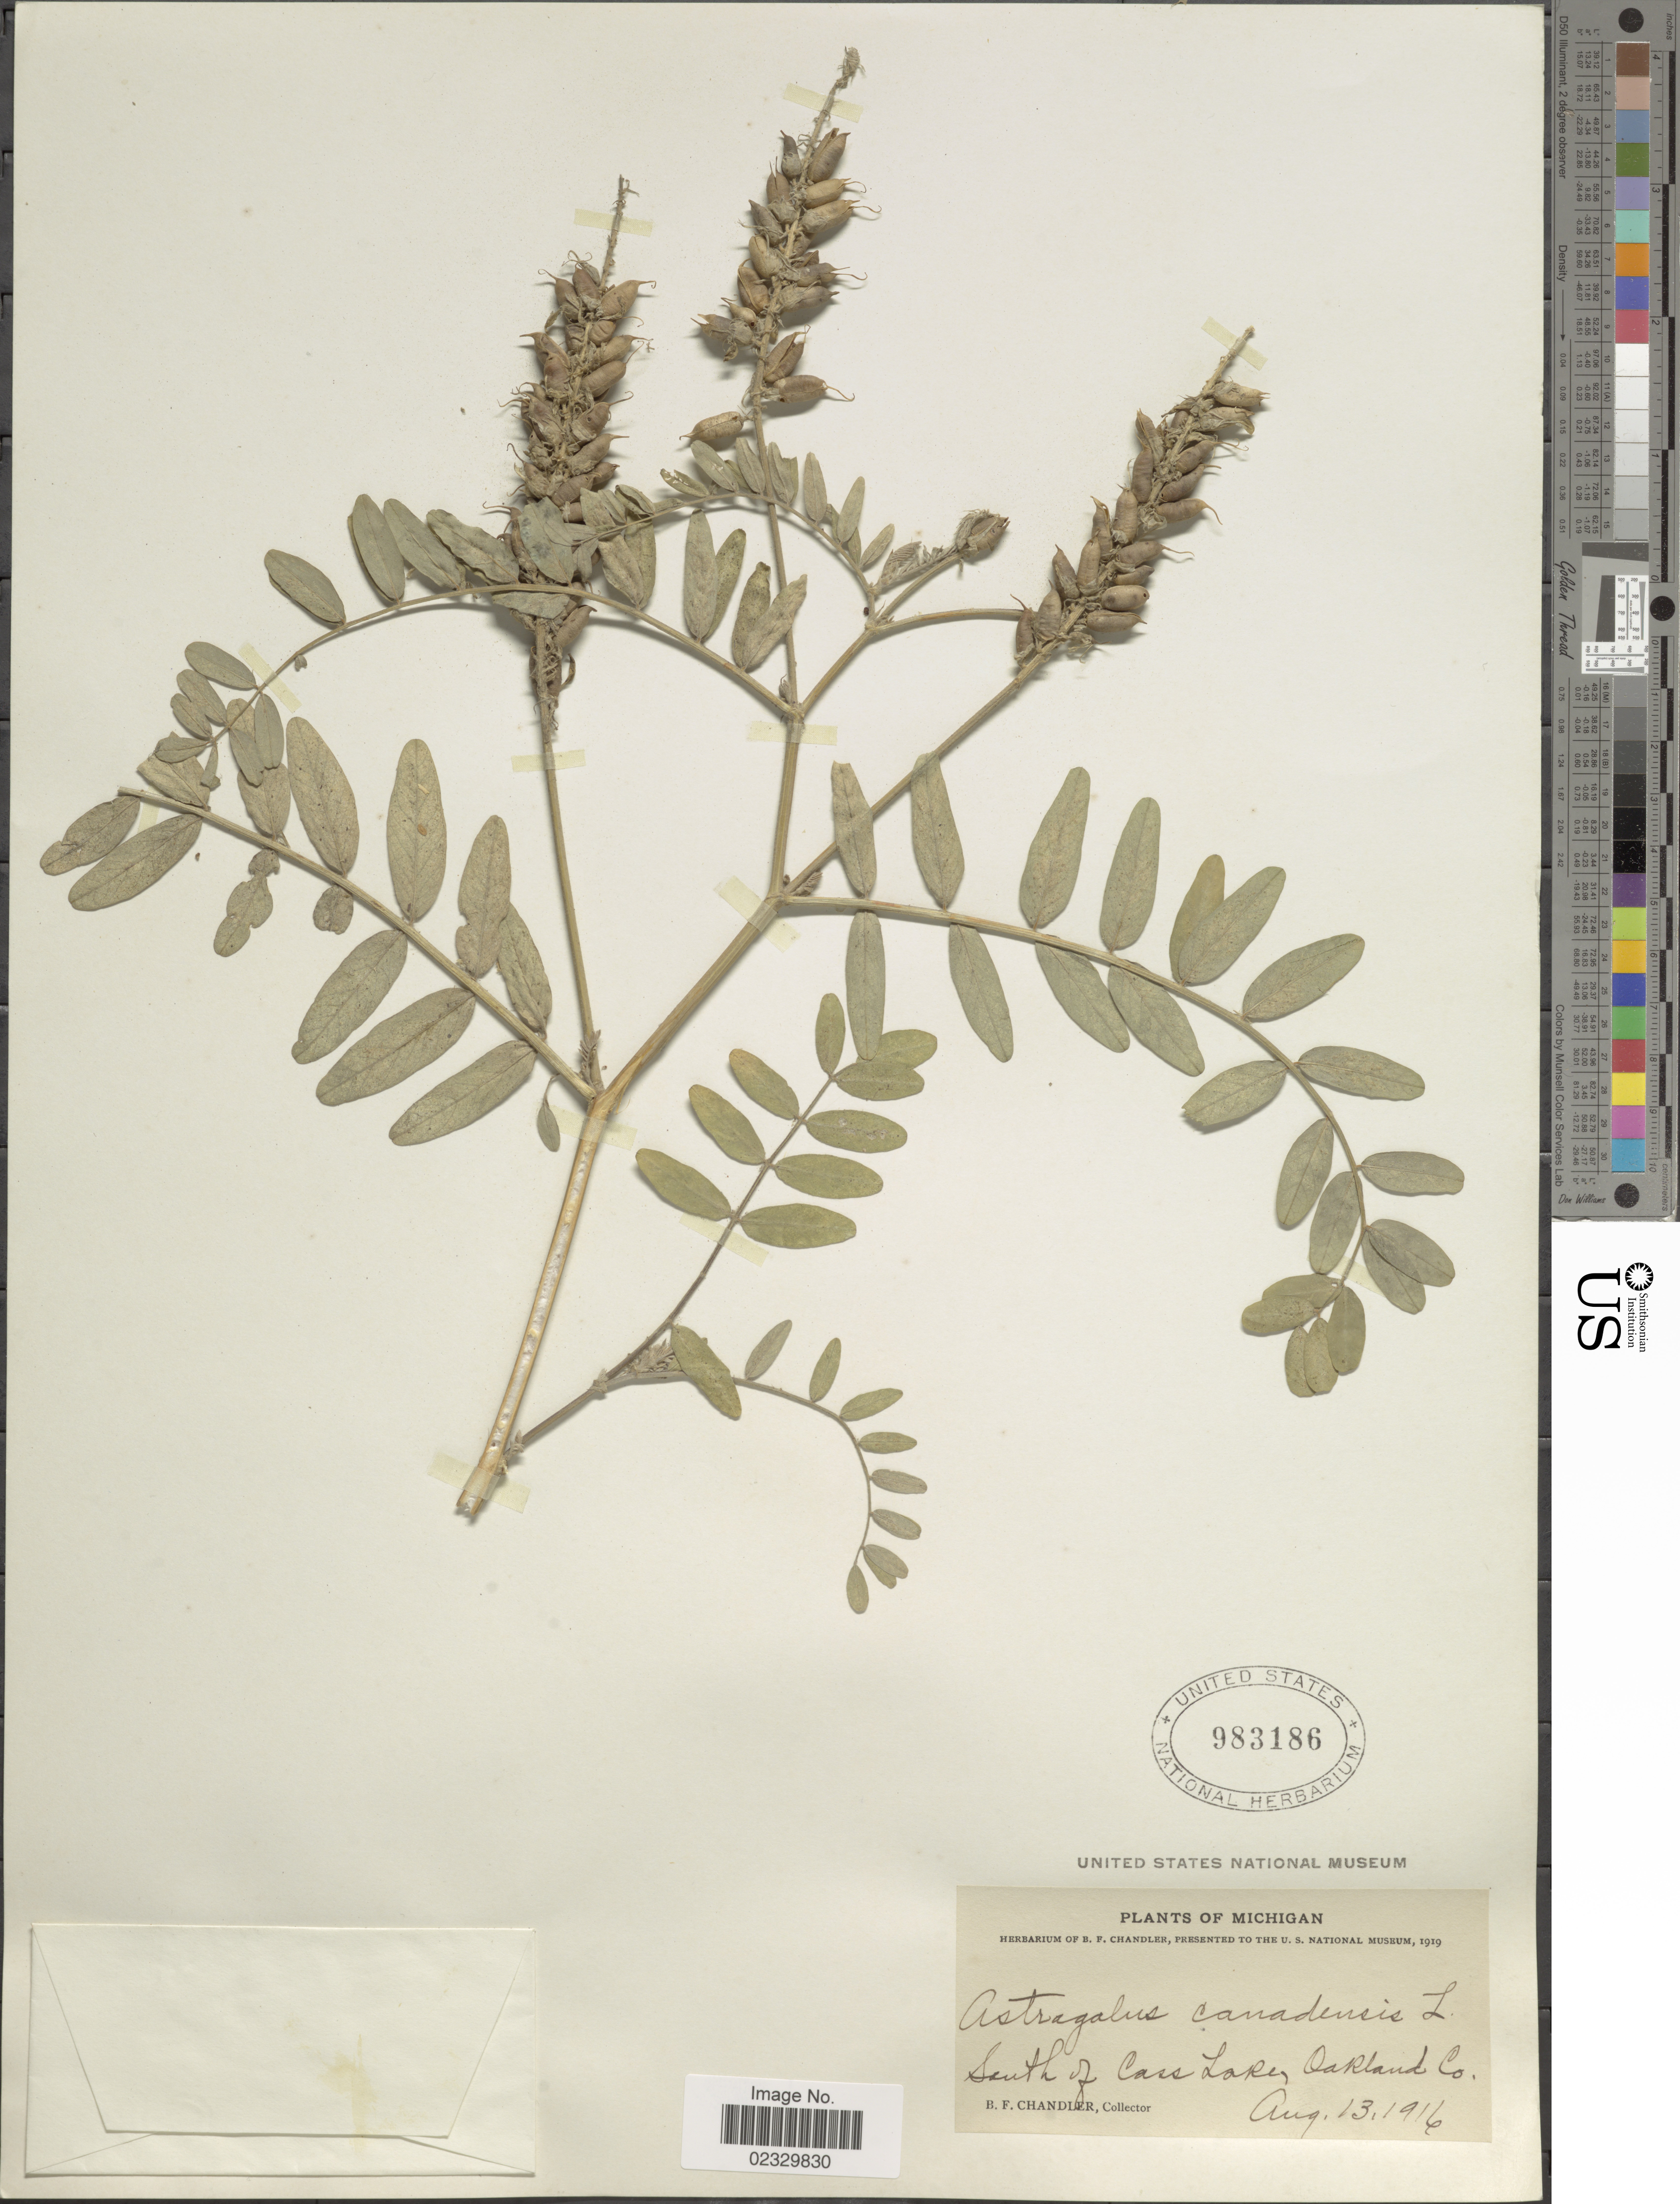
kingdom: Plantae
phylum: Tracheophyta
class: Magnoliopsida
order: Fabales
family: Fabaceae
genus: Astragalus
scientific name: Astragalus canadensis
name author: L.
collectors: B. F. Chandler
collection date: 1916-08-13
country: United States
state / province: Michigan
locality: South of Cass Lake, Oakland Co.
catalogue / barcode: US 983186